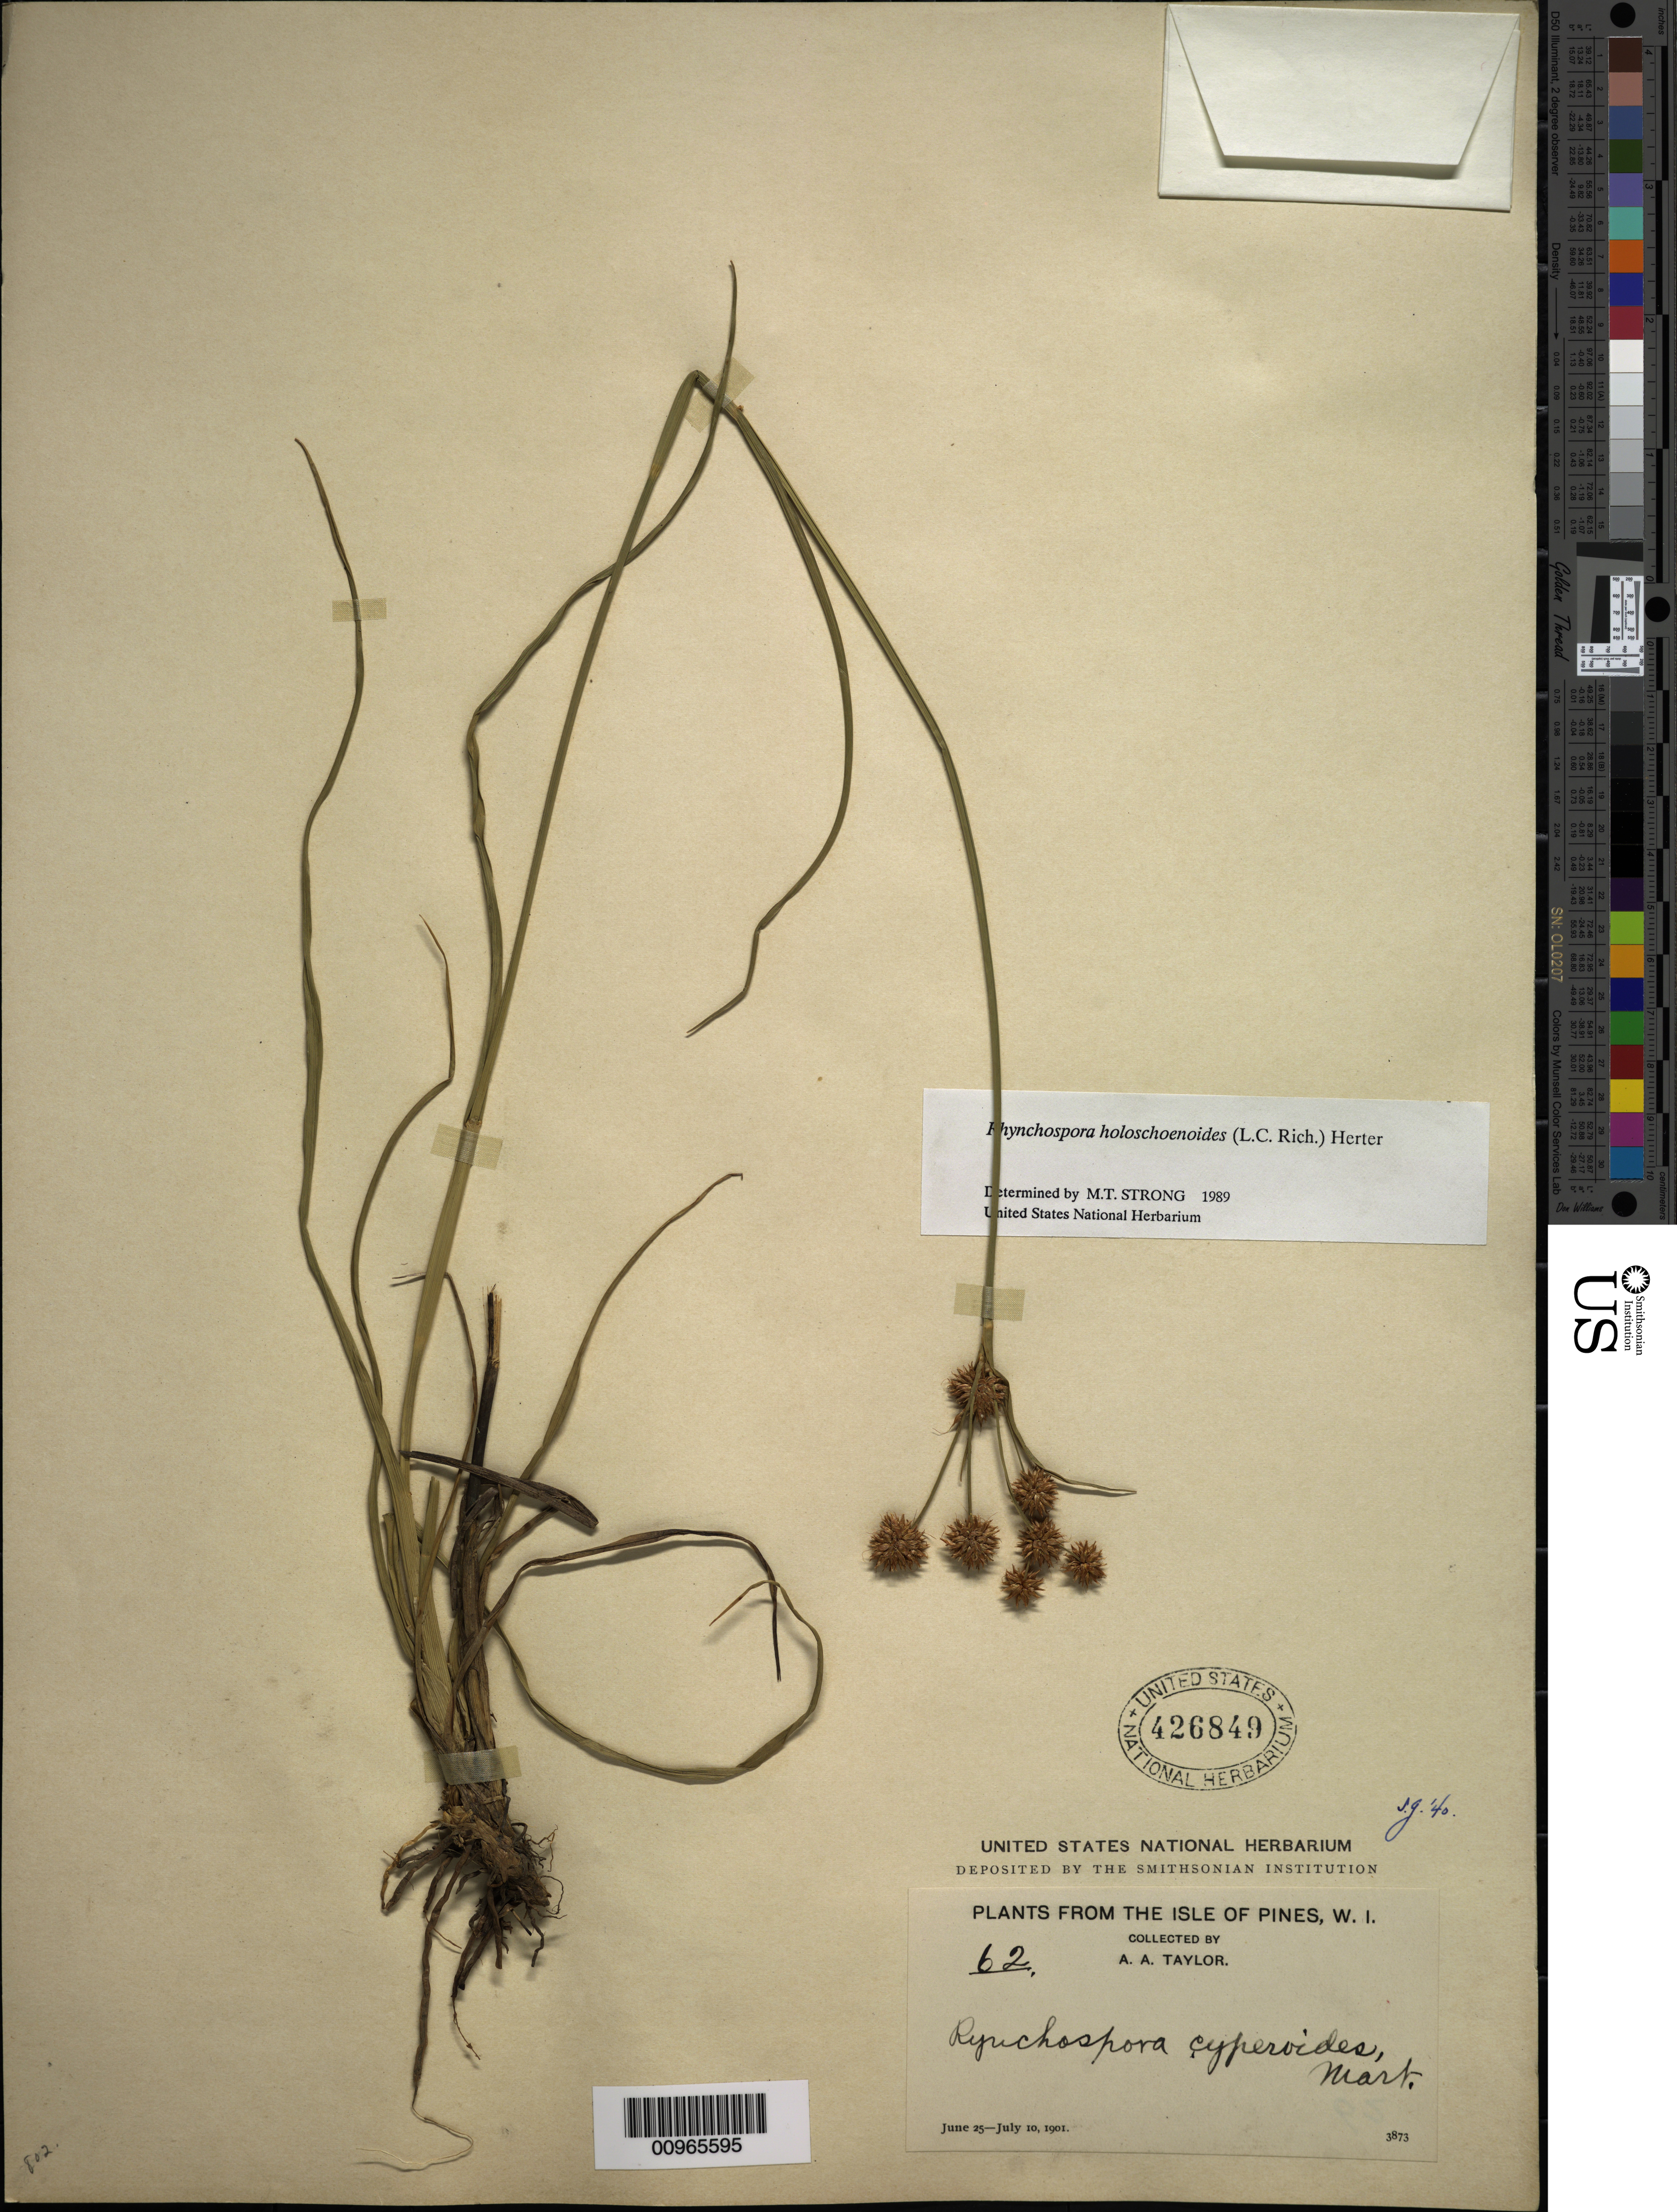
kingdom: Plantae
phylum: Tracheophyta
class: Liliopsida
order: Poales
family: Cyperaceae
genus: Rhynchospora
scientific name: Rhynchospora holoschoenoides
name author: (Rich.) Herter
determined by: Strong, M. T., (US), Smithsonian Institution - National Museum of Natural History (UNITED STATES)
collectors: A. A. Taylor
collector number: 62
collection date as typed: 25 Jun 1901 to 10 Jul 1901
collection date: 1901-06-25/1901-07-10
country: Cuba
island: Isla de la Juventud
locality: Isle of Pines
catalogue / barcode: US 426849